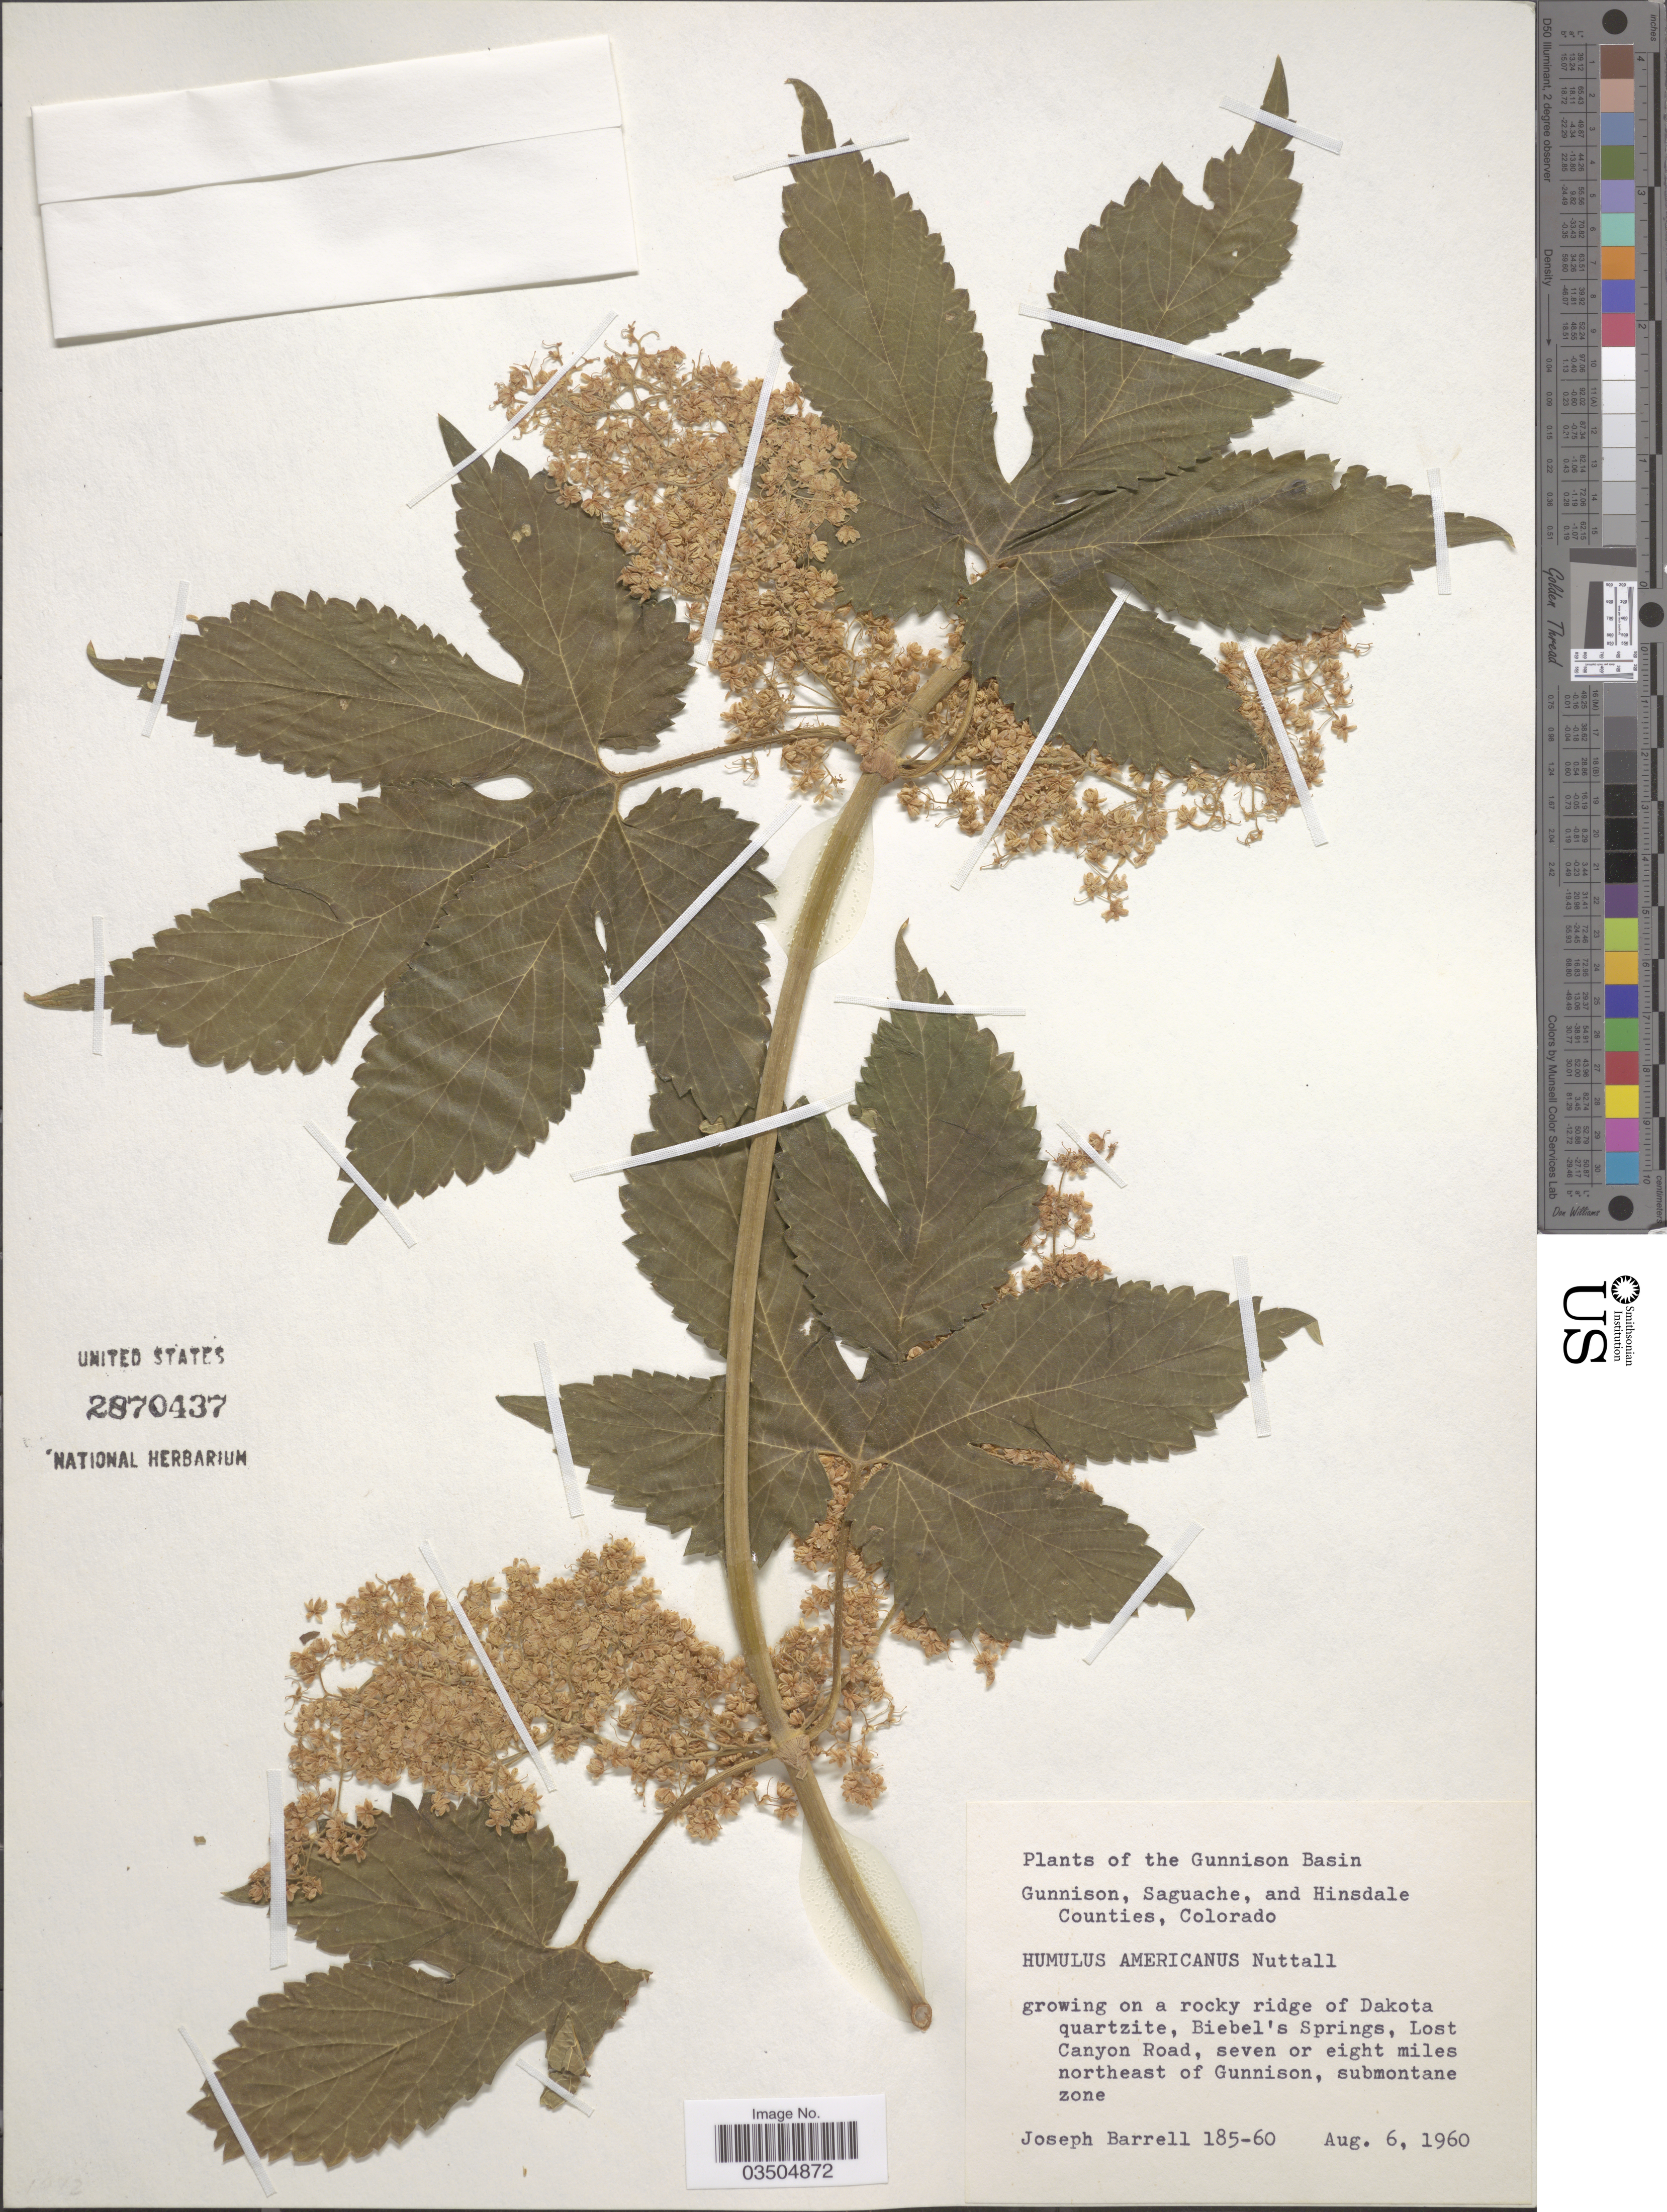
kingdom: Plantae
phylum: Tracheophyta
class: Magnoliopsida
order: Rosales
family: Cannabaceae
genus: Humulus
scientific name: Humulus lupulus var. neomexicanus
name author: A. Nelson & Cockerell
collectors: J. Barrell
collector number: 185-60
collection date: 1960-08-06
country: United States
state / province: Colorado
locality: Gunnison Basin. On a rocky ridge of Dakota quartzite, Biebel's Springs, Lost Canyon Road, seven or eight miles northeast of Gunnison, submontane zone.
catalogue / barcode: US 2870437